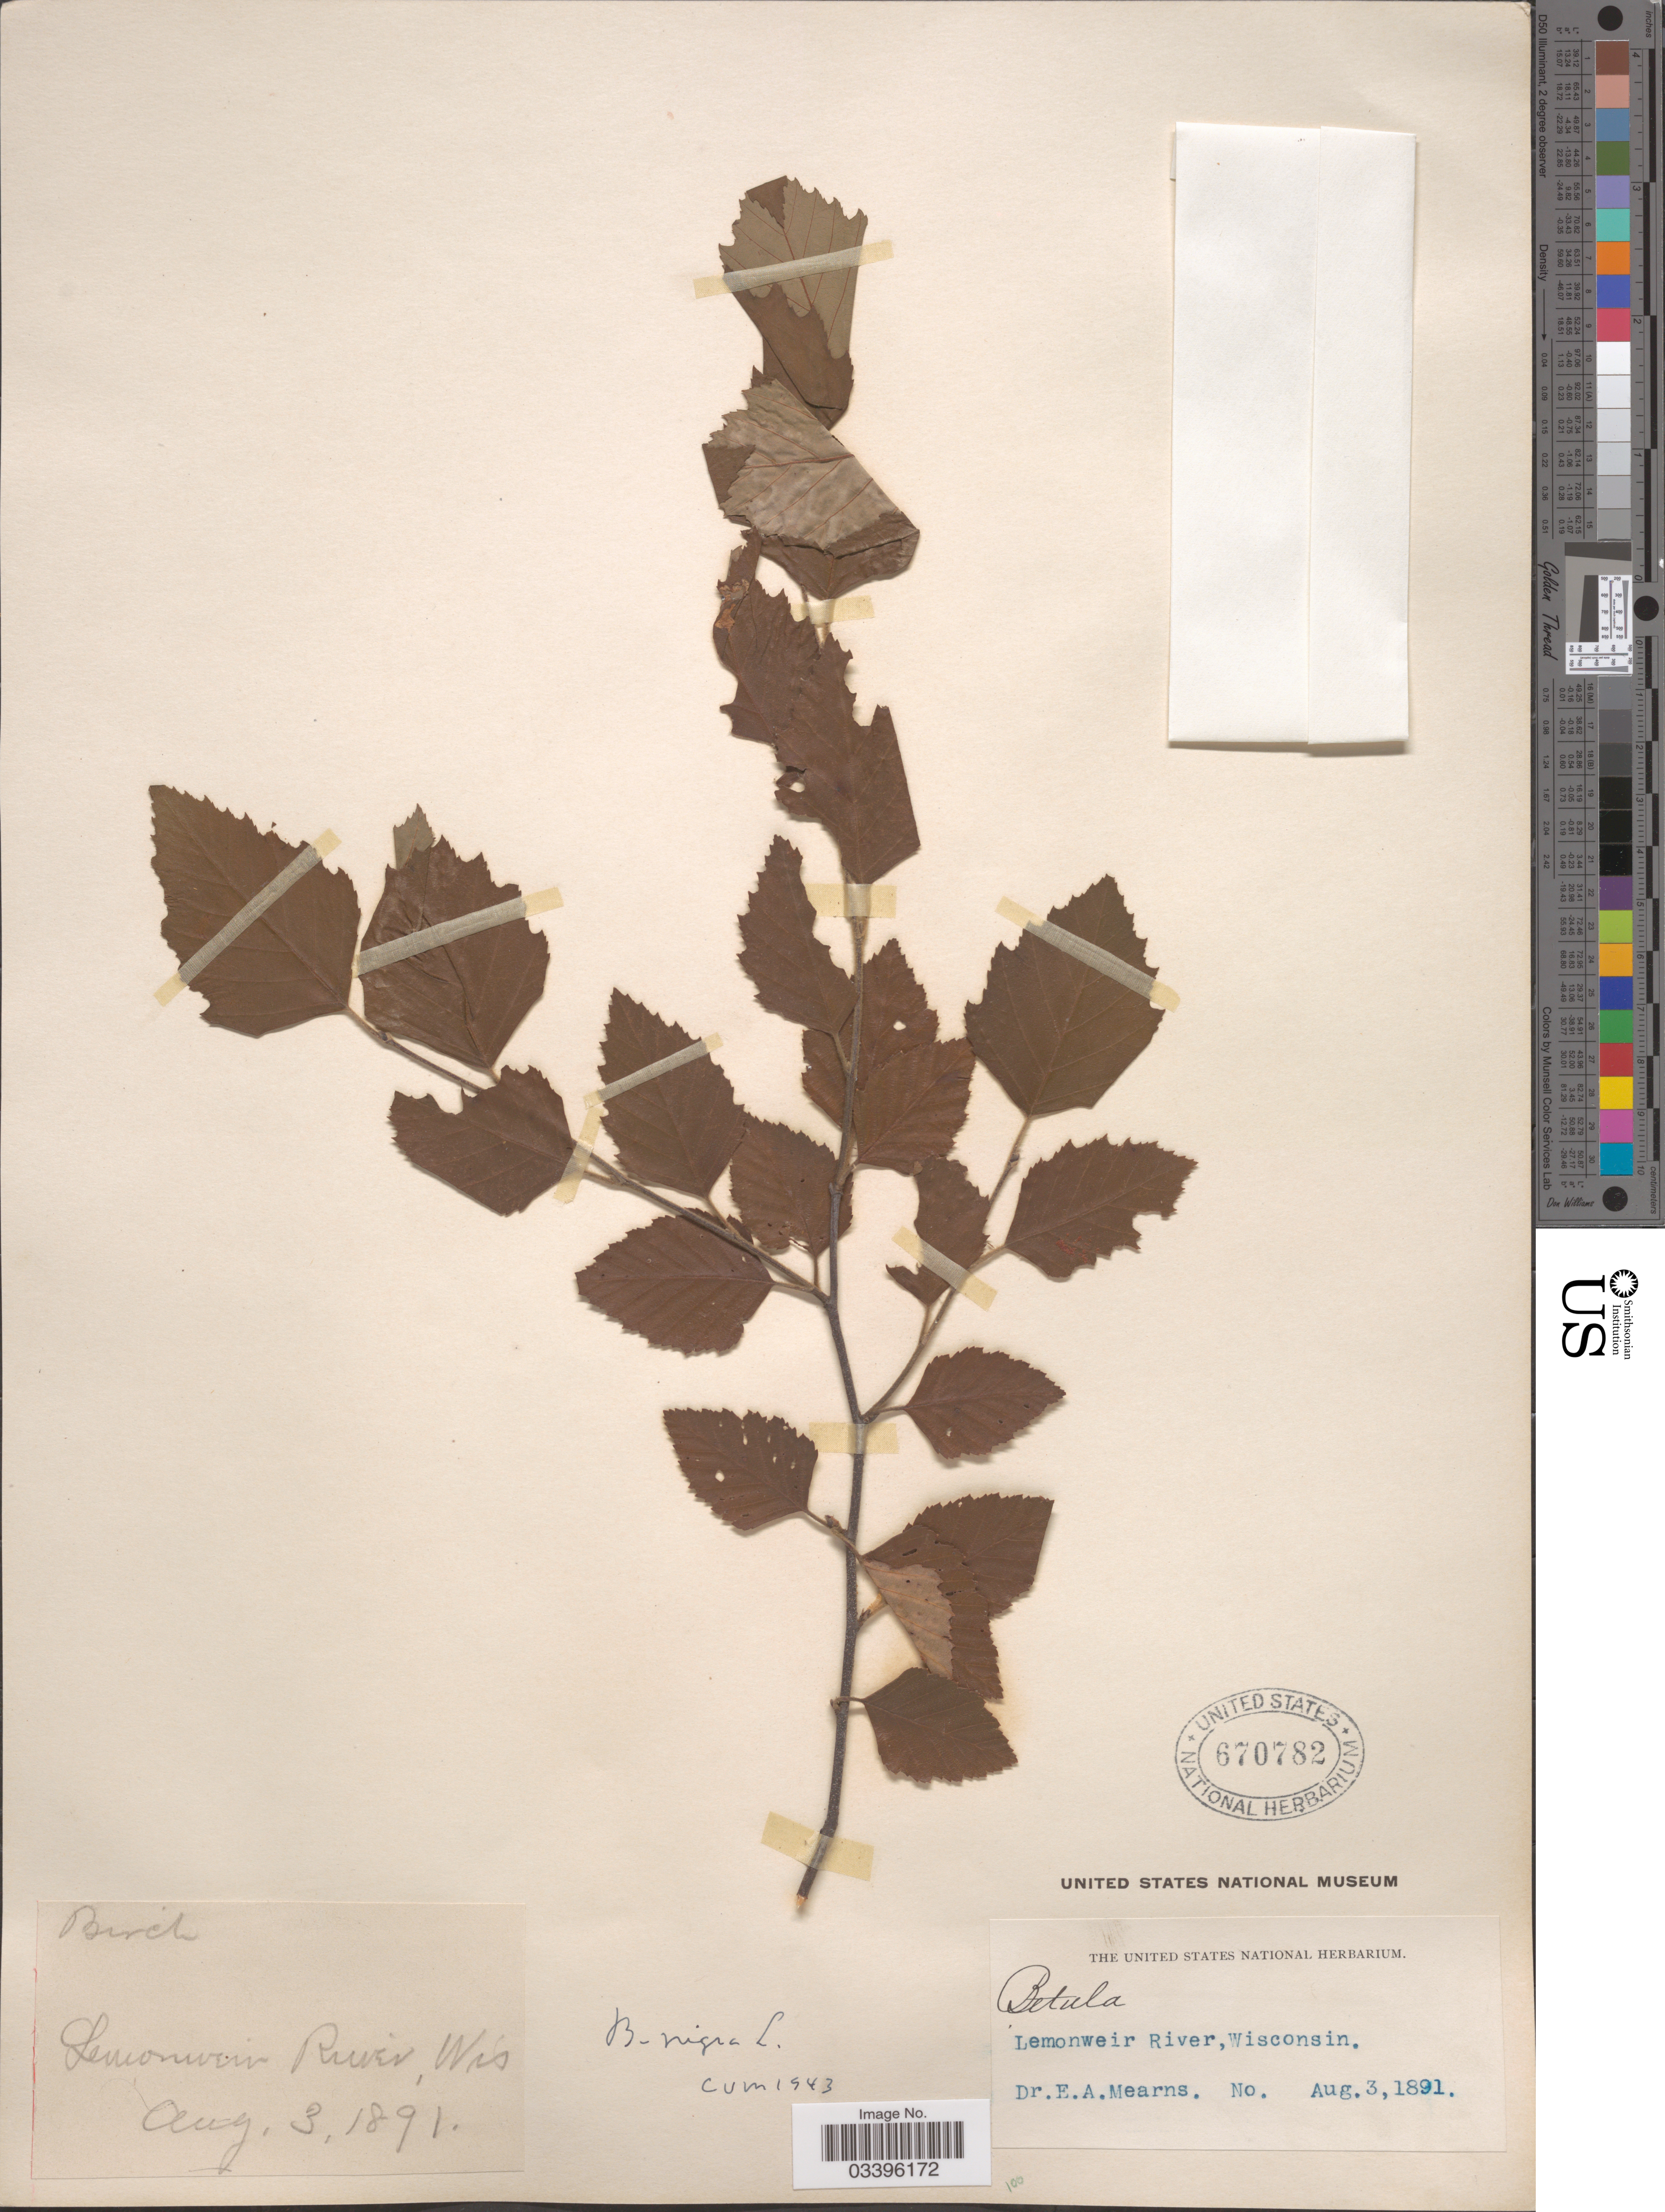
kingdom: Plantae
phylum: Tracheophyta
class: Magnoliopsida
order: Fagales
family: Betulaceae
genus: Betula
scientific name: Betula nigra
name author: L.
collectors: E. A. Mearns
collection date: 1891-08-03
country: United States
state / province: Wisconsin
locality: Lemonweir River.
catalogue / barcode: US 670782